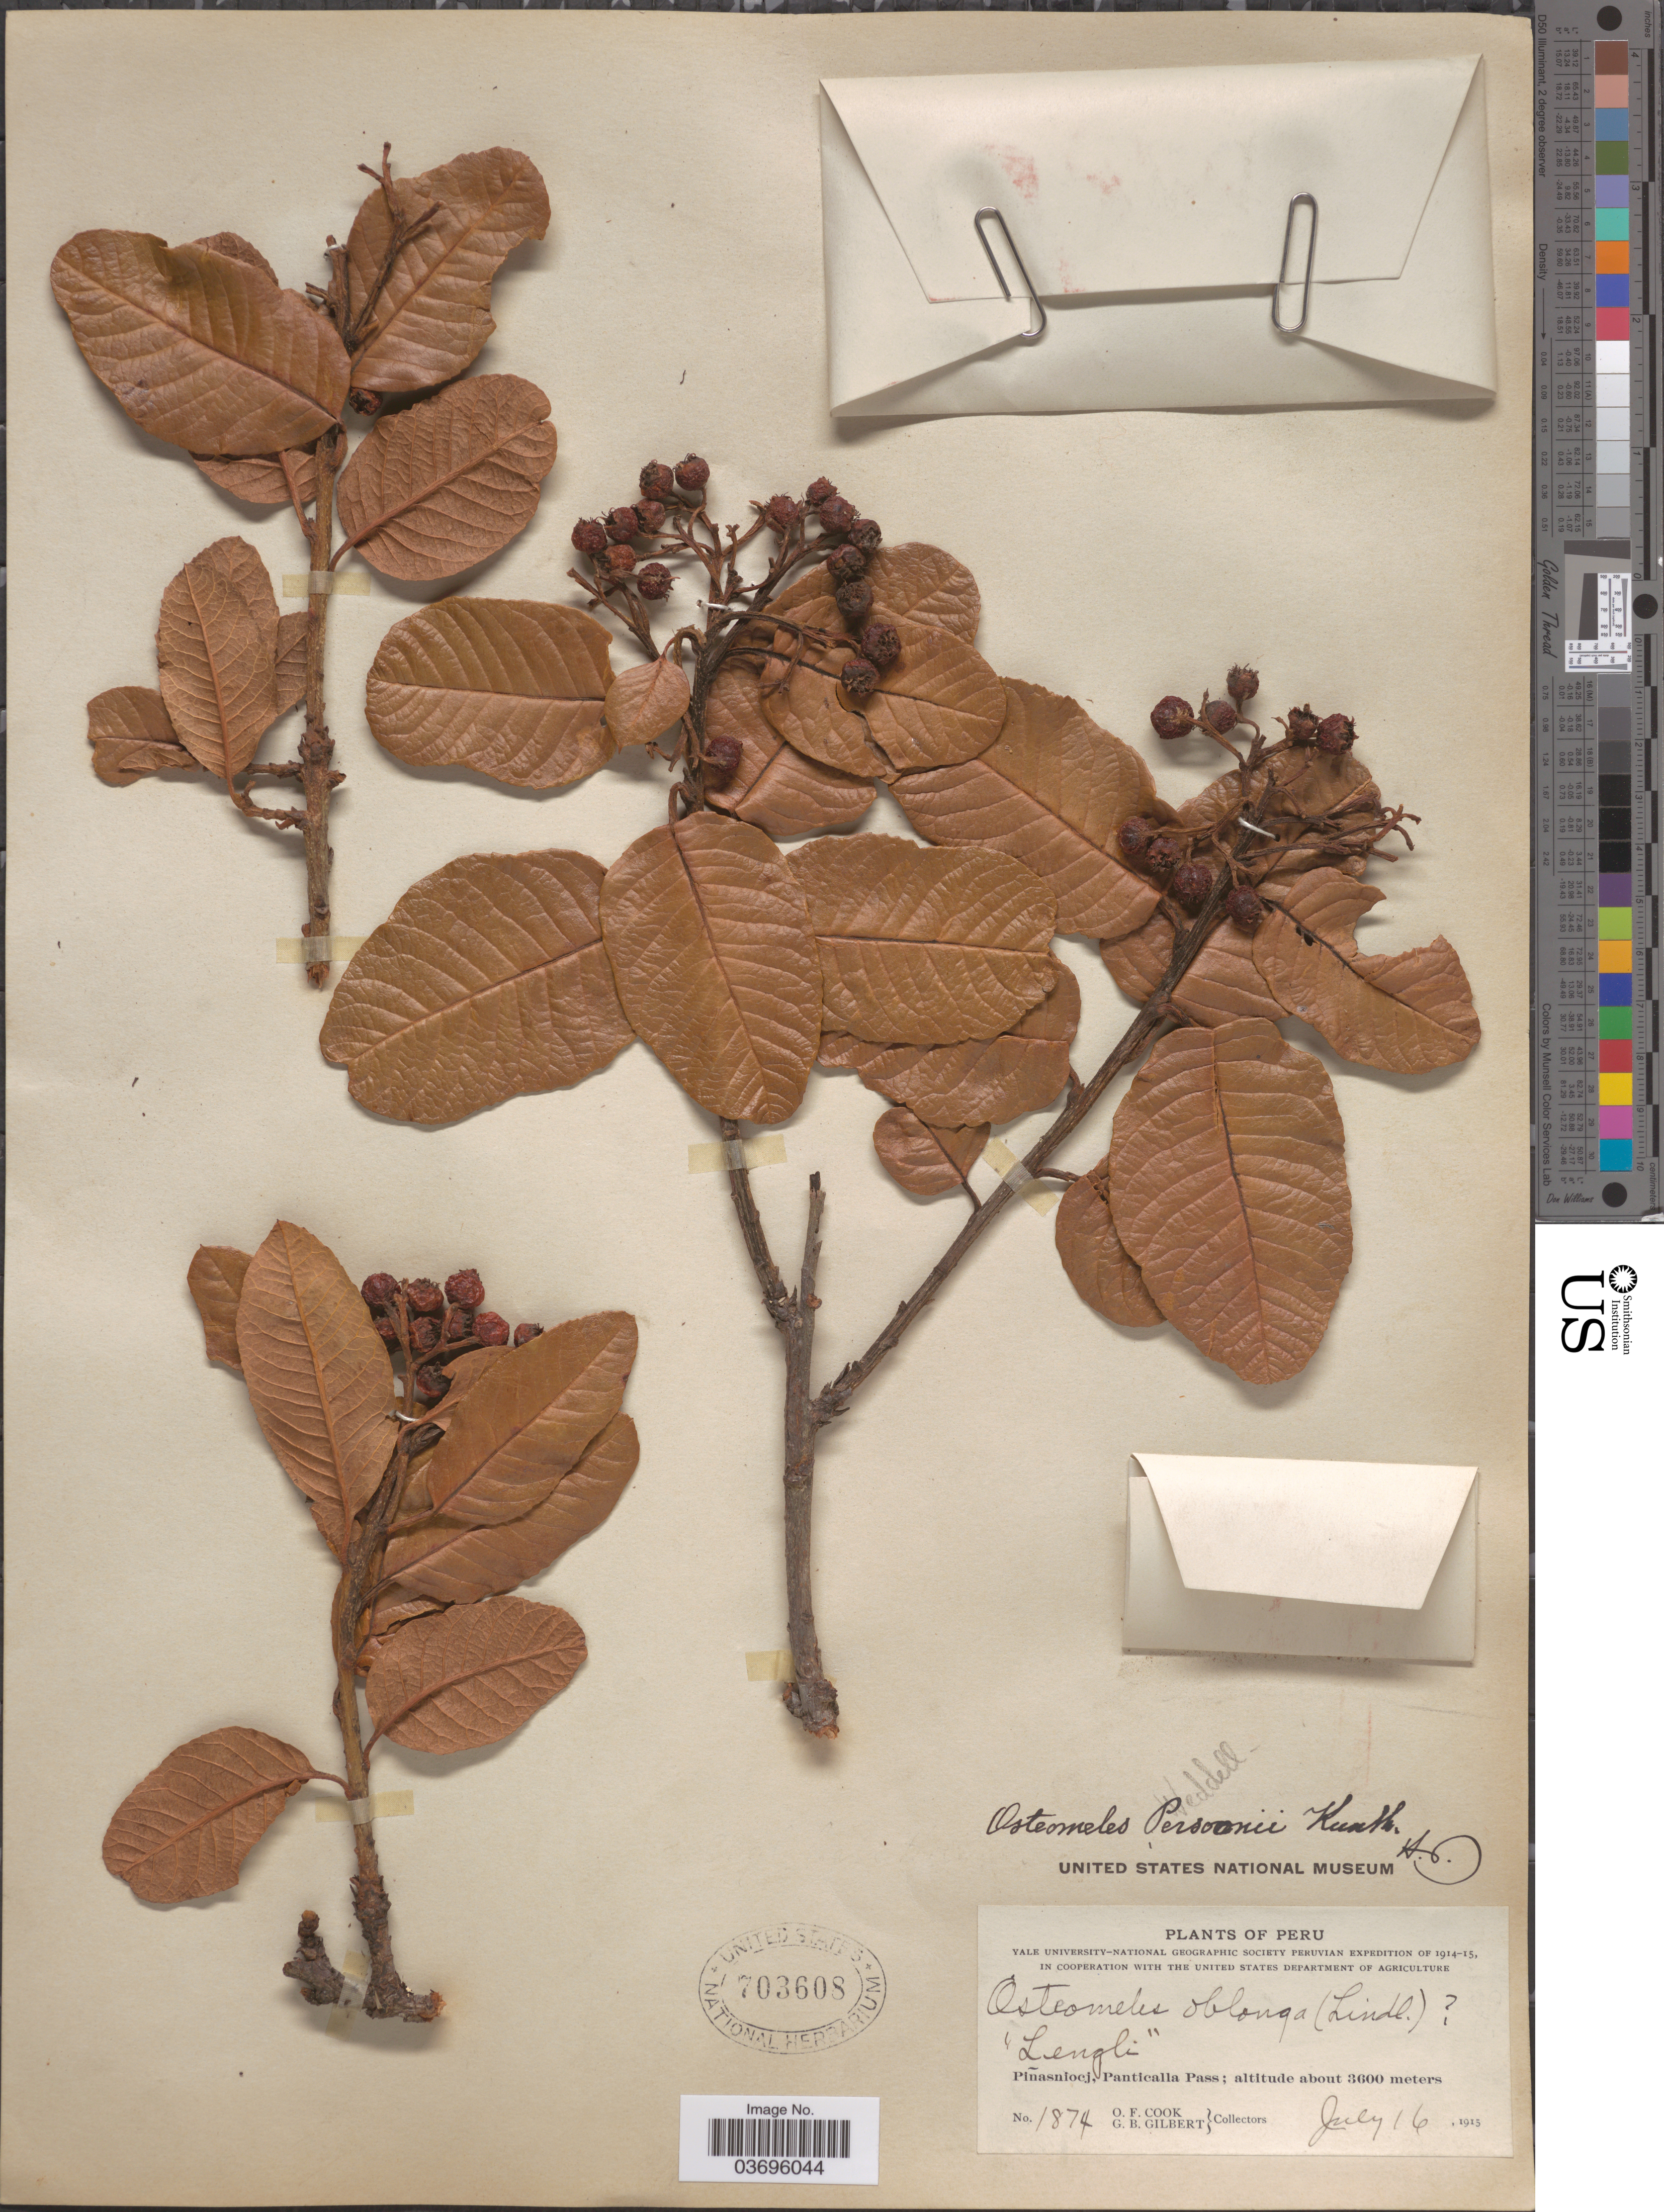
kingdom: Plantae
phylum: Tracheophyta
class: Magnoliopsida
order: Rosales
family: Rosaceae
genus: Hesperomeles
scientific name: Hesperomeles ferruginea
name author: (Juss. ex Pers.) Benth.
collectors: O. F. Cook & G. B. Gilbert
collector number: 1874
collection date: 1915-07-16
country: Peru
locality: Piñasniocj, Panticalla Pass.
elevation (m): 3600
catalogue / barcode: US 703608